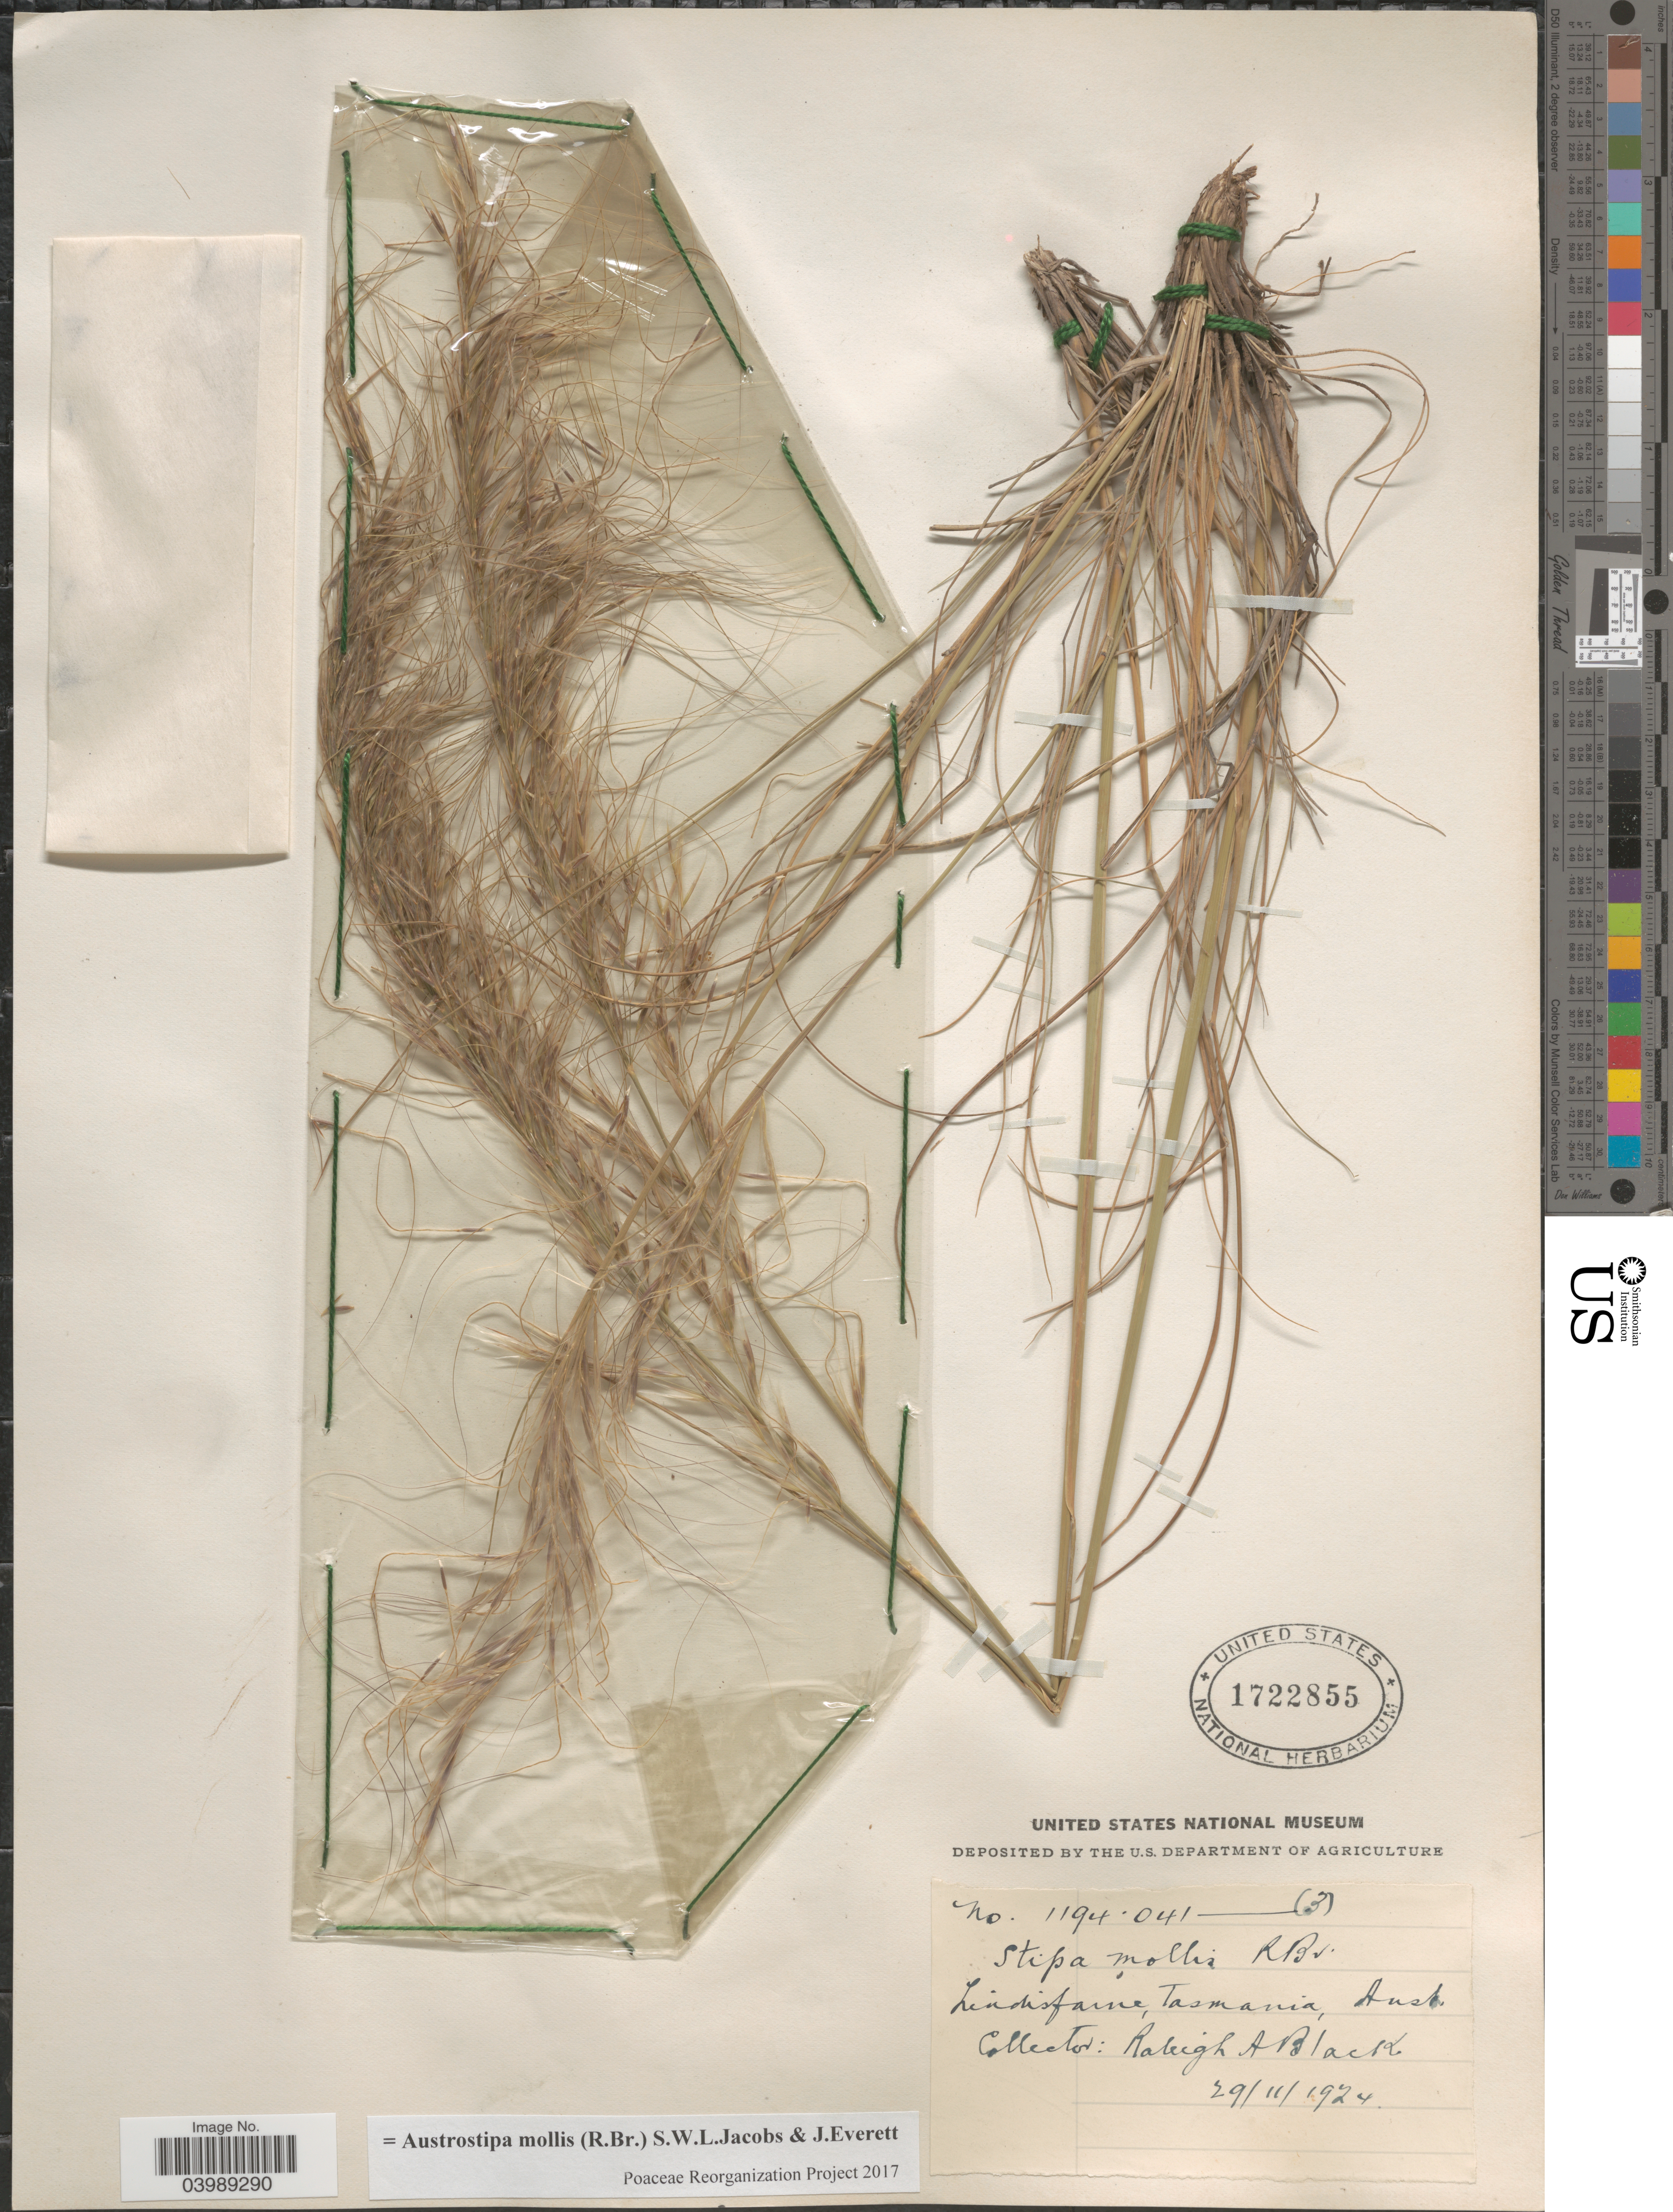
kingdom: Plantae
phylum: Tracheophyta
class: Liliopsida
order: Poales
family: Poaceae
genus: Austrostipa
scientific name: Austrostipa mollis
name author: (R. Br.) S.W.L. Jacobs & J. Everett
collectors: R. A. Black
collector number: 1194.041/3*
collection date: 1924-11-29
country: Australia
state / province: Tasmania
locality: Lindisfarne.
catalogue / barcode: US 1722855